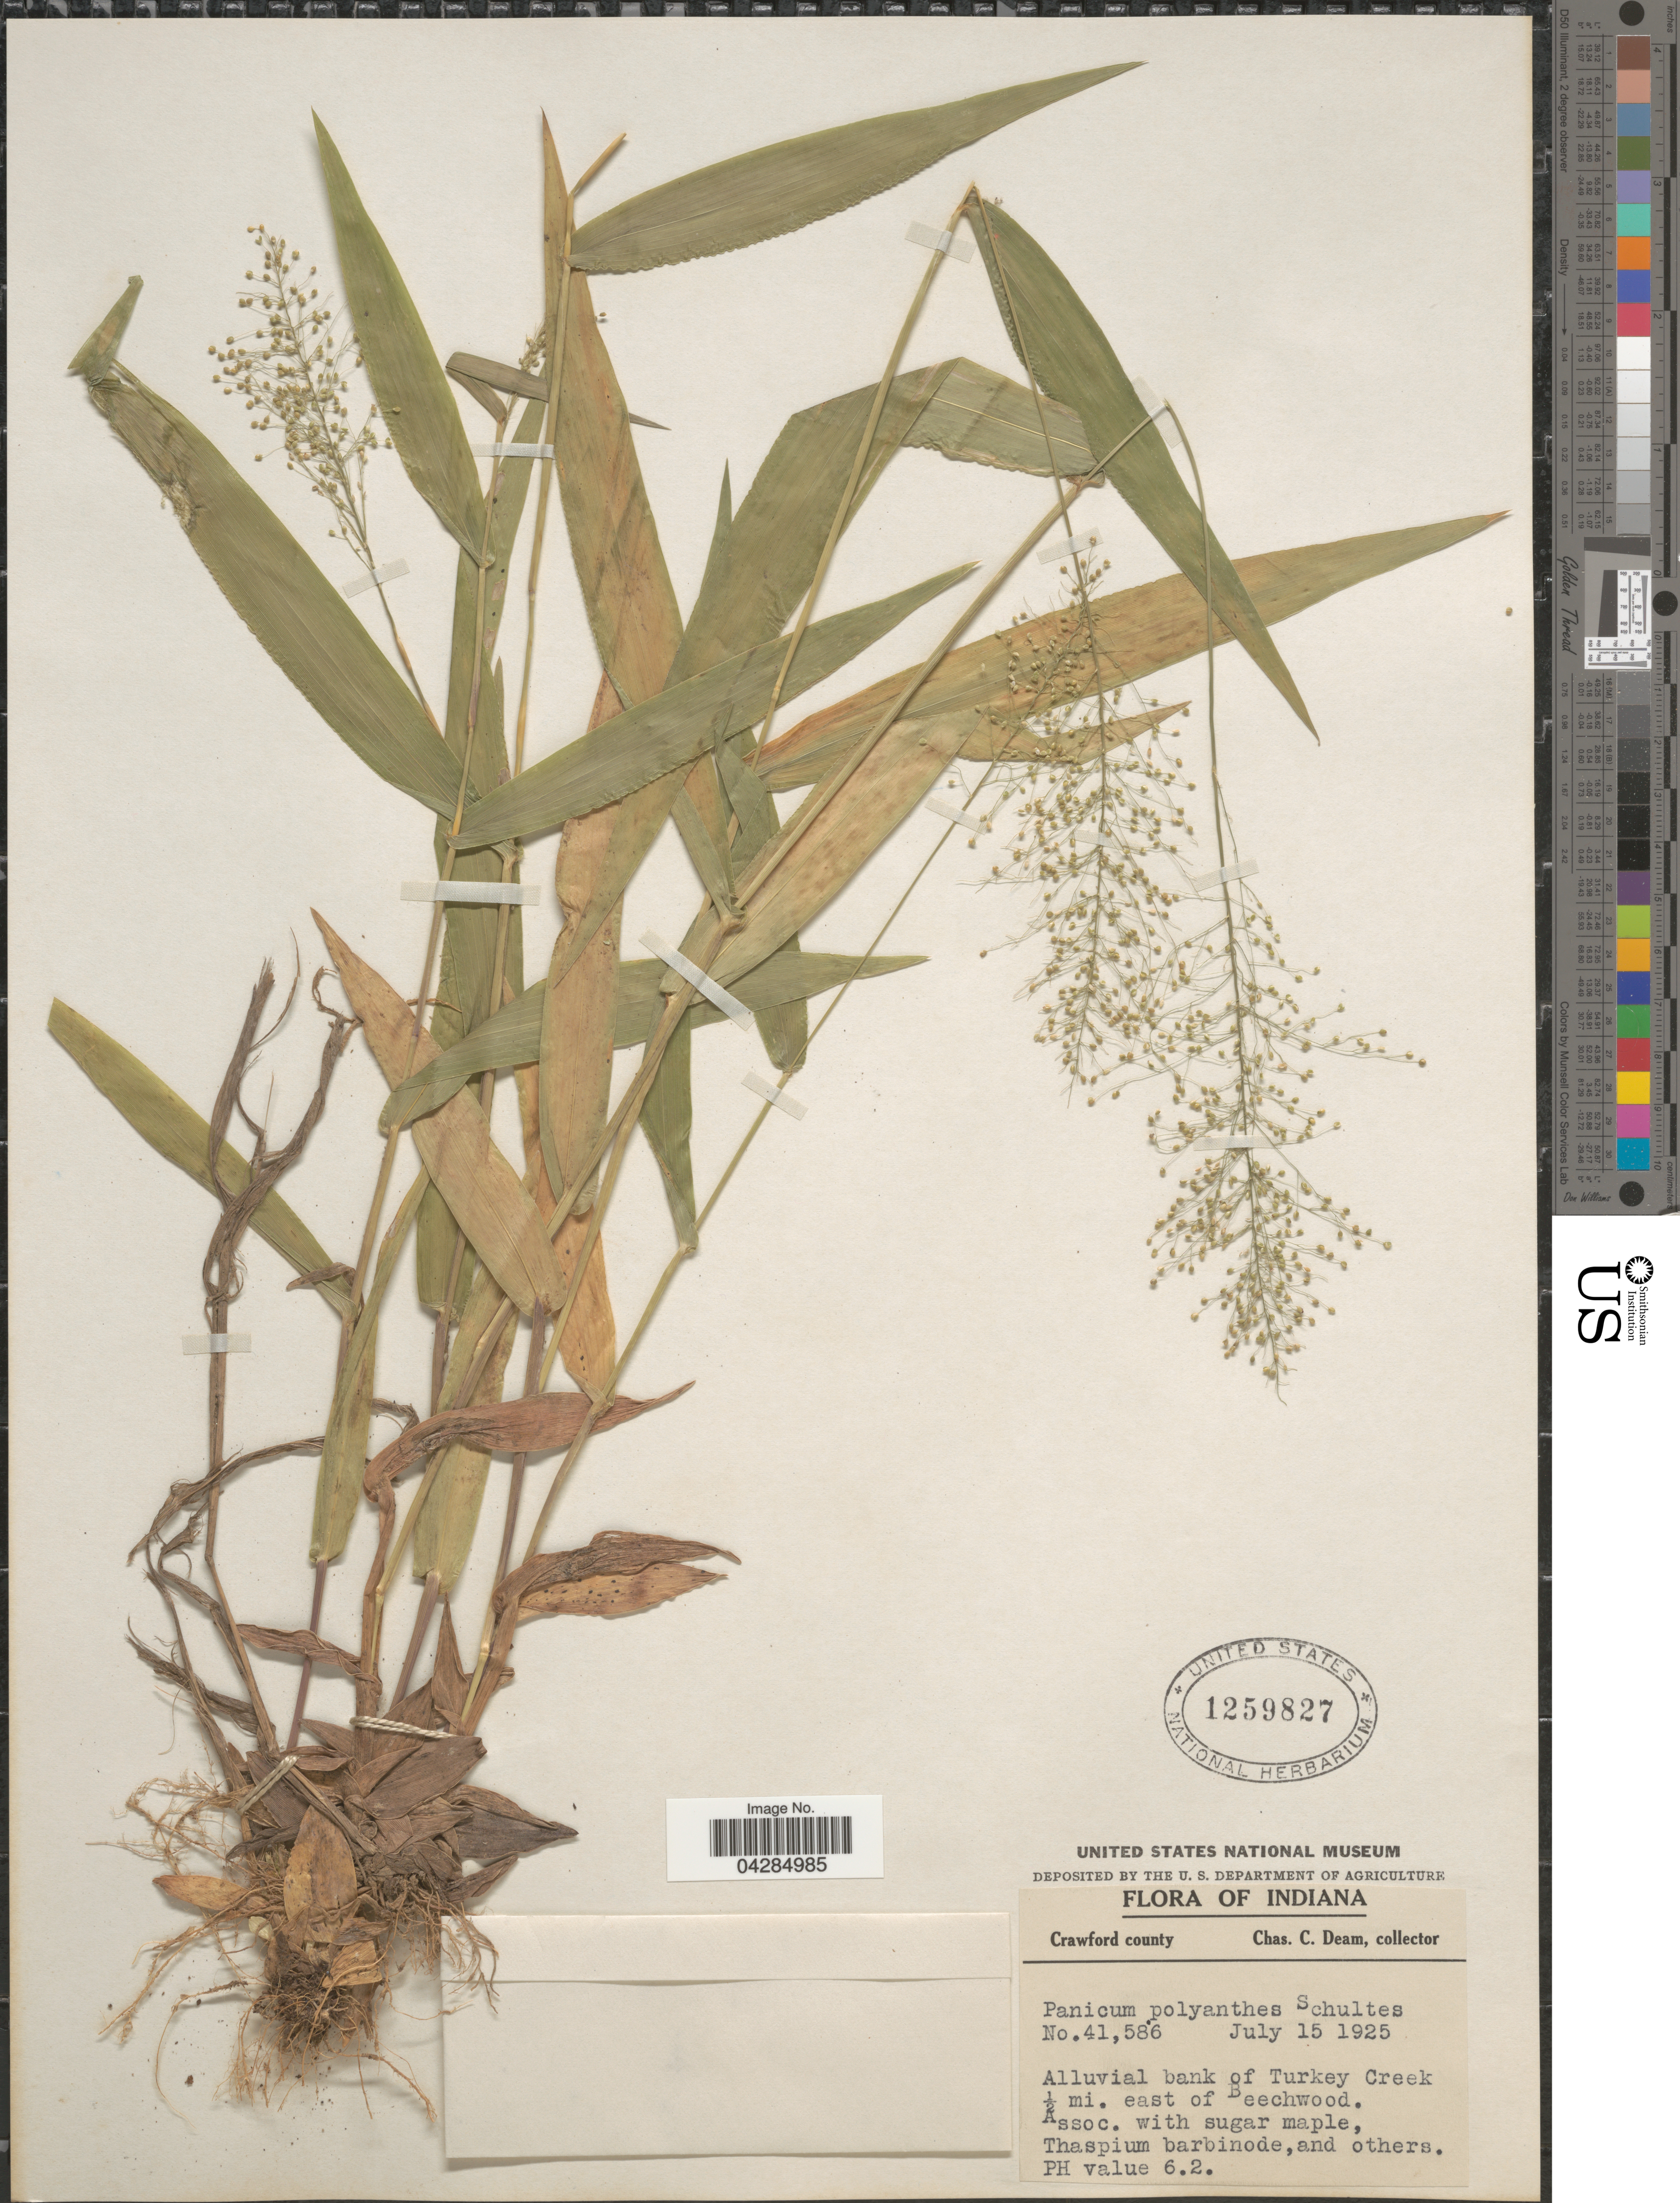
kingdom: Plantae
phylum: Tracheophyta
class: Liliopsida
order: Poales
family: Poaceae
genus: Dichanthelium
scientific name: Dichanthelium portoricense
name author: (Desv. ex Ham.) B.F. Hansen & Wunderlin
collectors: C. C. Deam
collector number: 41586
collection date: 1925-07-15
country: United States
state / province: Indiana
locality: Crawford county. Alluvial bank of Turkey Creek ½ mi. east of Beechwood.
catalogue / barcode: US 1259827